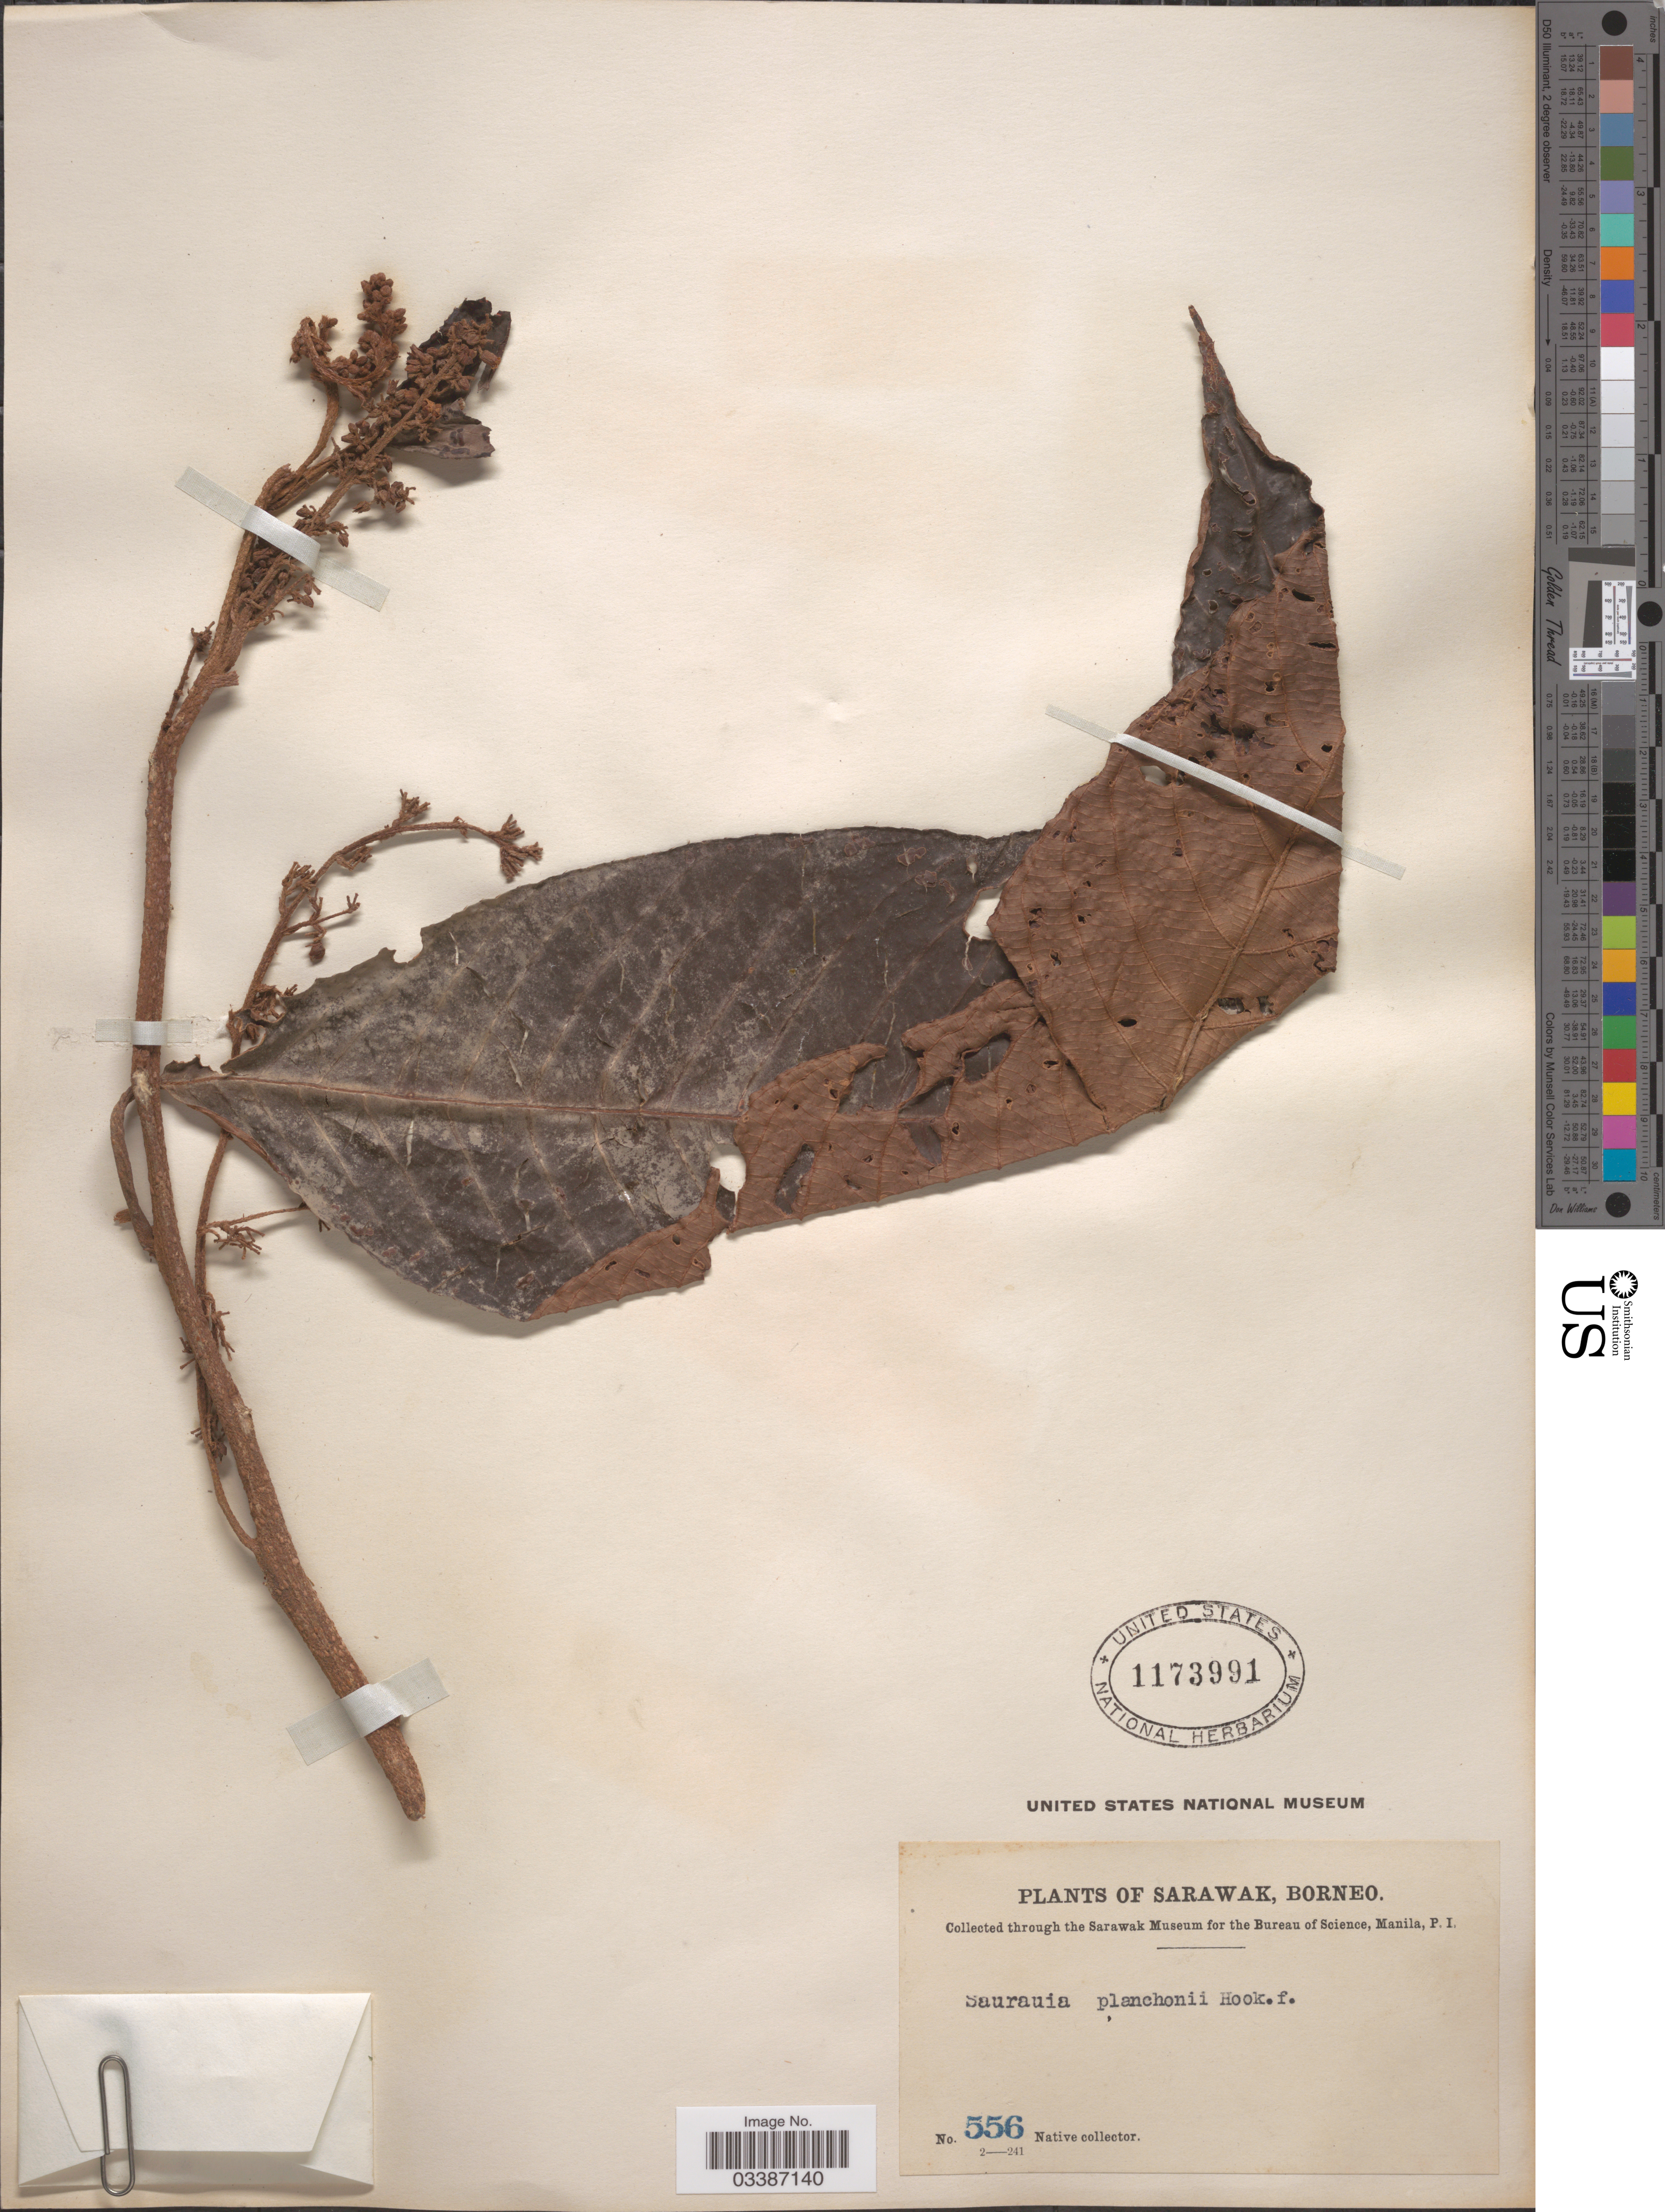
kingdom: Plantae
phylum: Tracheophyta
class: Magnoliopsida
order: Ericales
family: Actinidiaceae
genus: Saurauia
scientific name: Saurauia planchoni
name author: Hook. f.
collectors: Native collector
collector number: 556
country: Malaysia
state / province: Sarawak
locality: Borneo.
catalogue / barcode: US 1173991